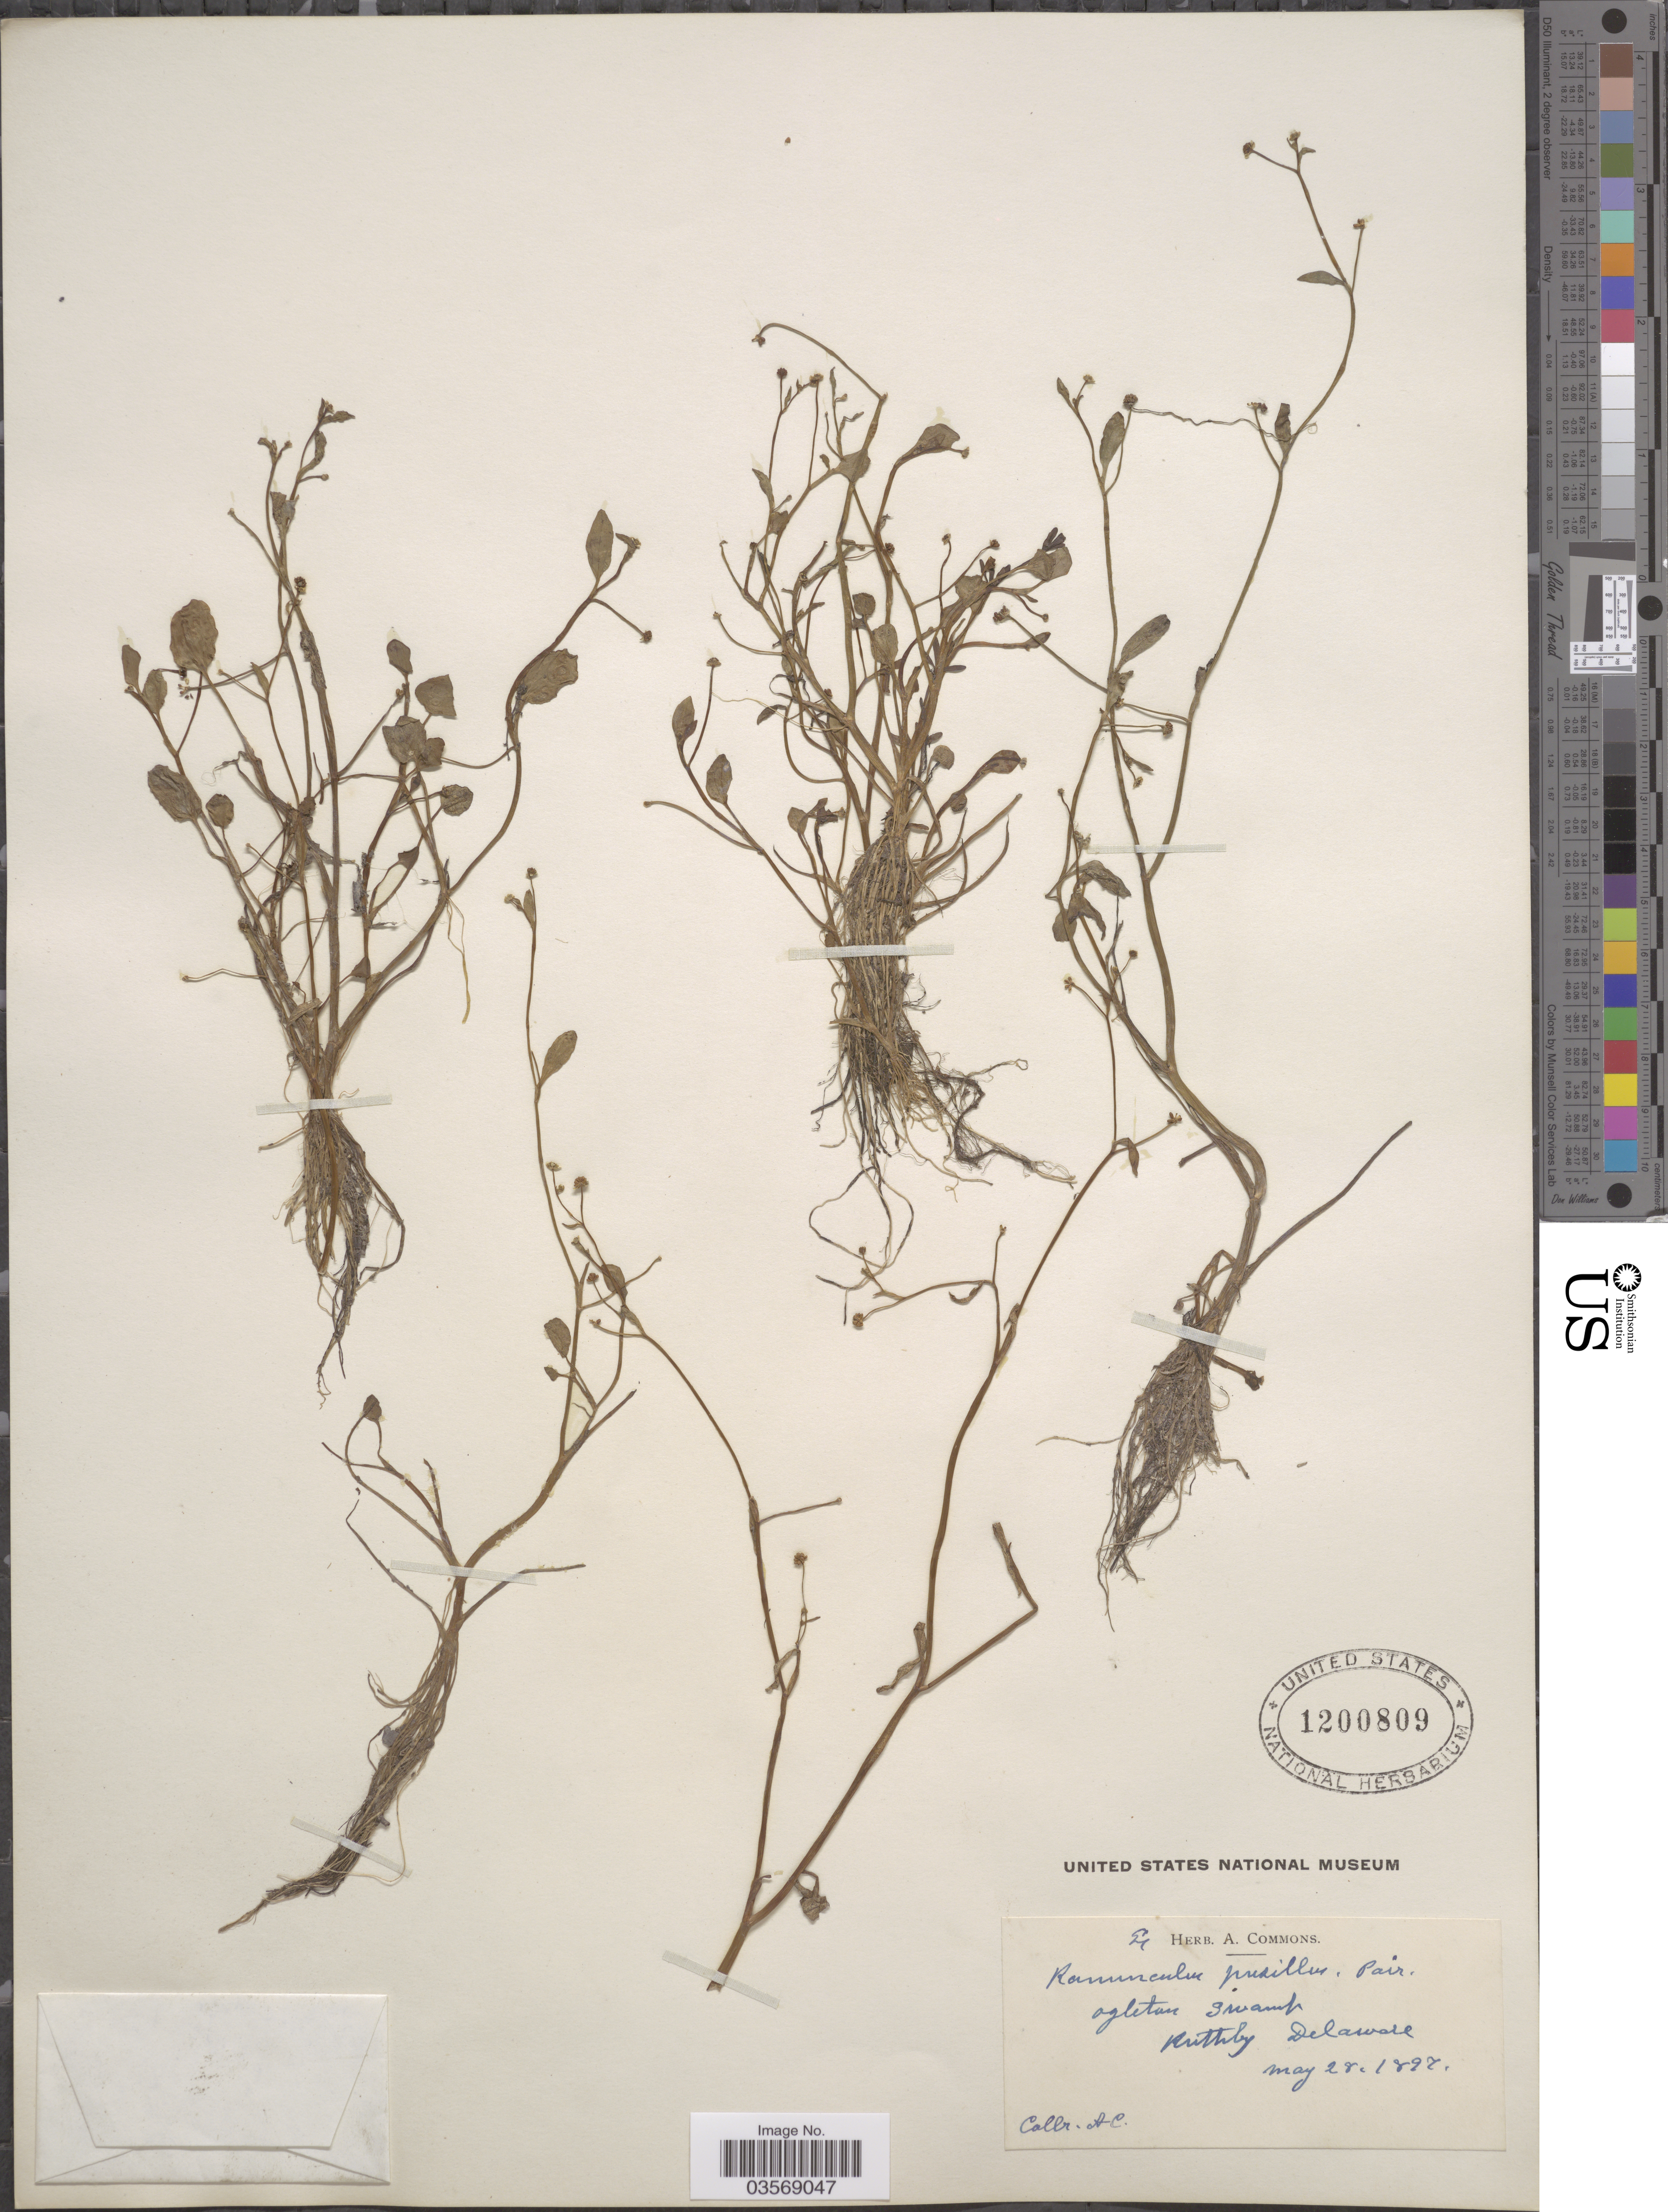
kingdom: Plantae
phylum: Tracheophyta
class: Magnoliopsida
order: Ranunculales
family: Ranunculaceae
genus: Ranunculus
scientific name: Ranunculus pusillus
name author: Poir.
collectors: A. Commons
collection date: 1897-05-28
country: United States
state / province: Delaware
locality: Ogletan Swamp. Ruthby.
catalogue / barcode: US 1200809